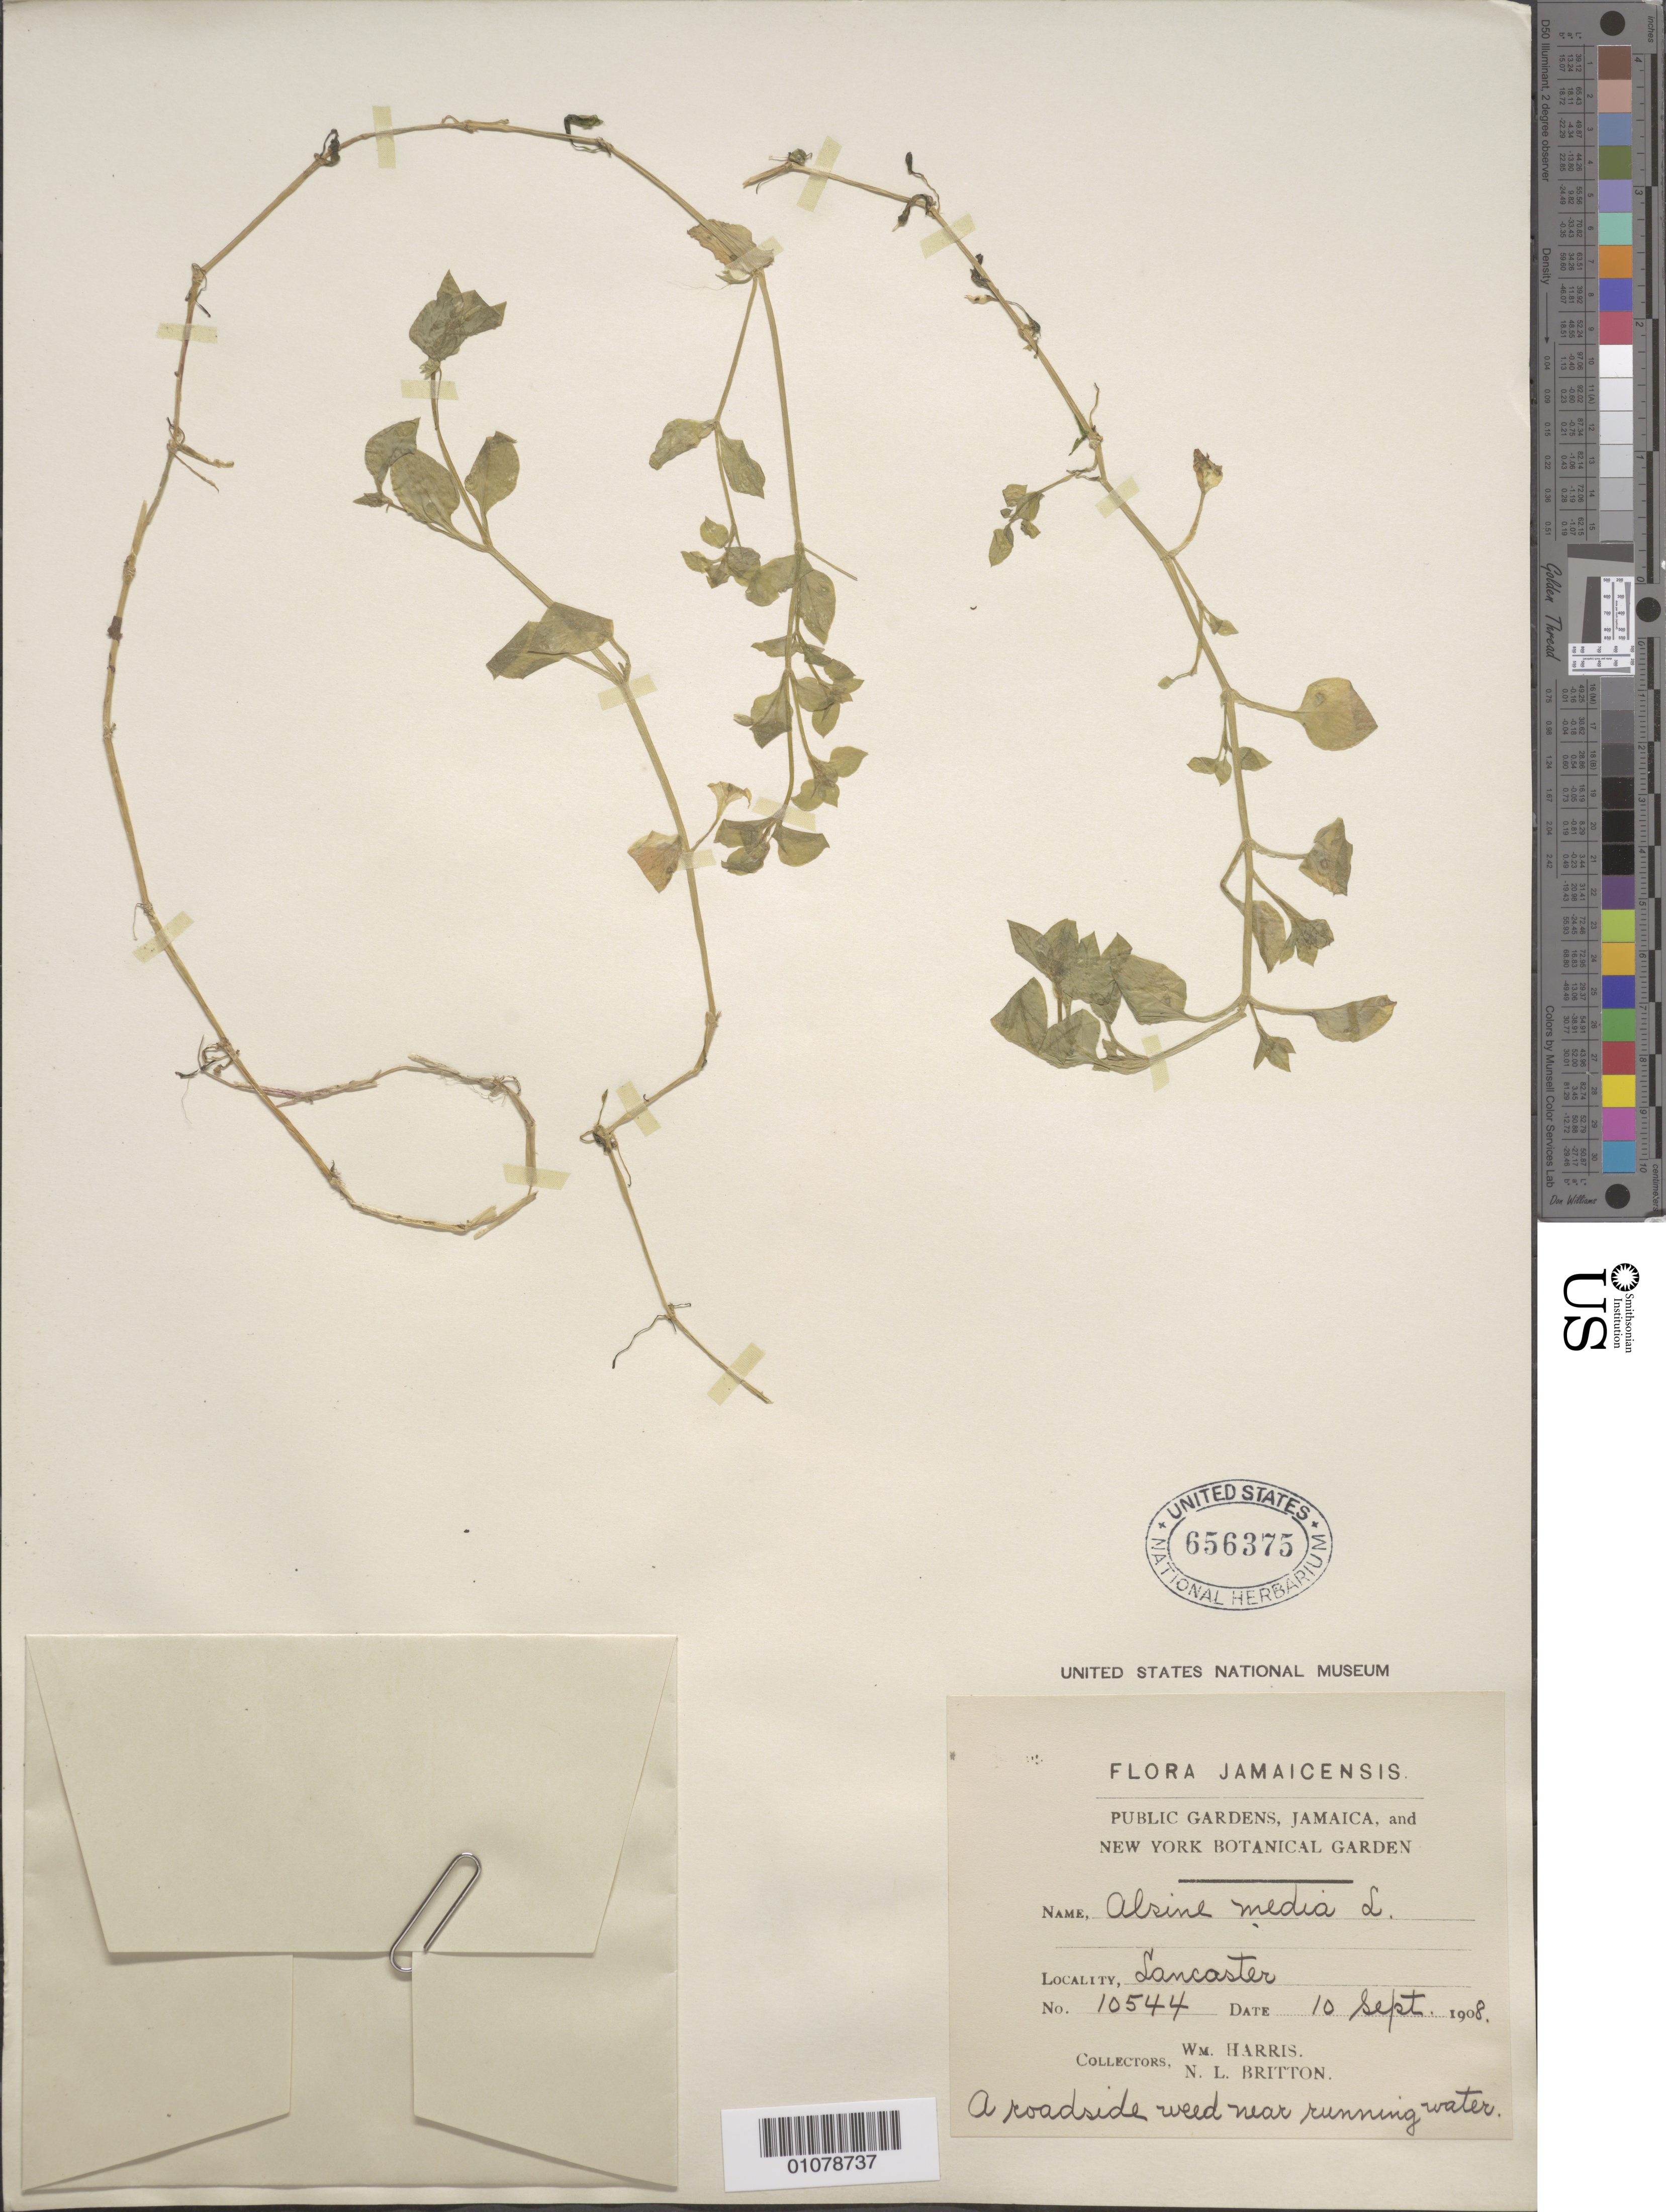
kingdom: Plantae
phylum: Tracheophyta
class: Magnoliopsida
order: Caryophyllales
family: Caryophyllaceae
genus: Stellaria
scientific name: Stellaria media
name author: (L.) Vill.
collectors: W. Harris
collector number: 10544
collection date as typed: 10 Sep 1908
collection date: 1908-09-10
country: Jamaica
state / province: Trelawny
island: Jamaica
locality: Lancaster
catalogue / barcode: US 656375